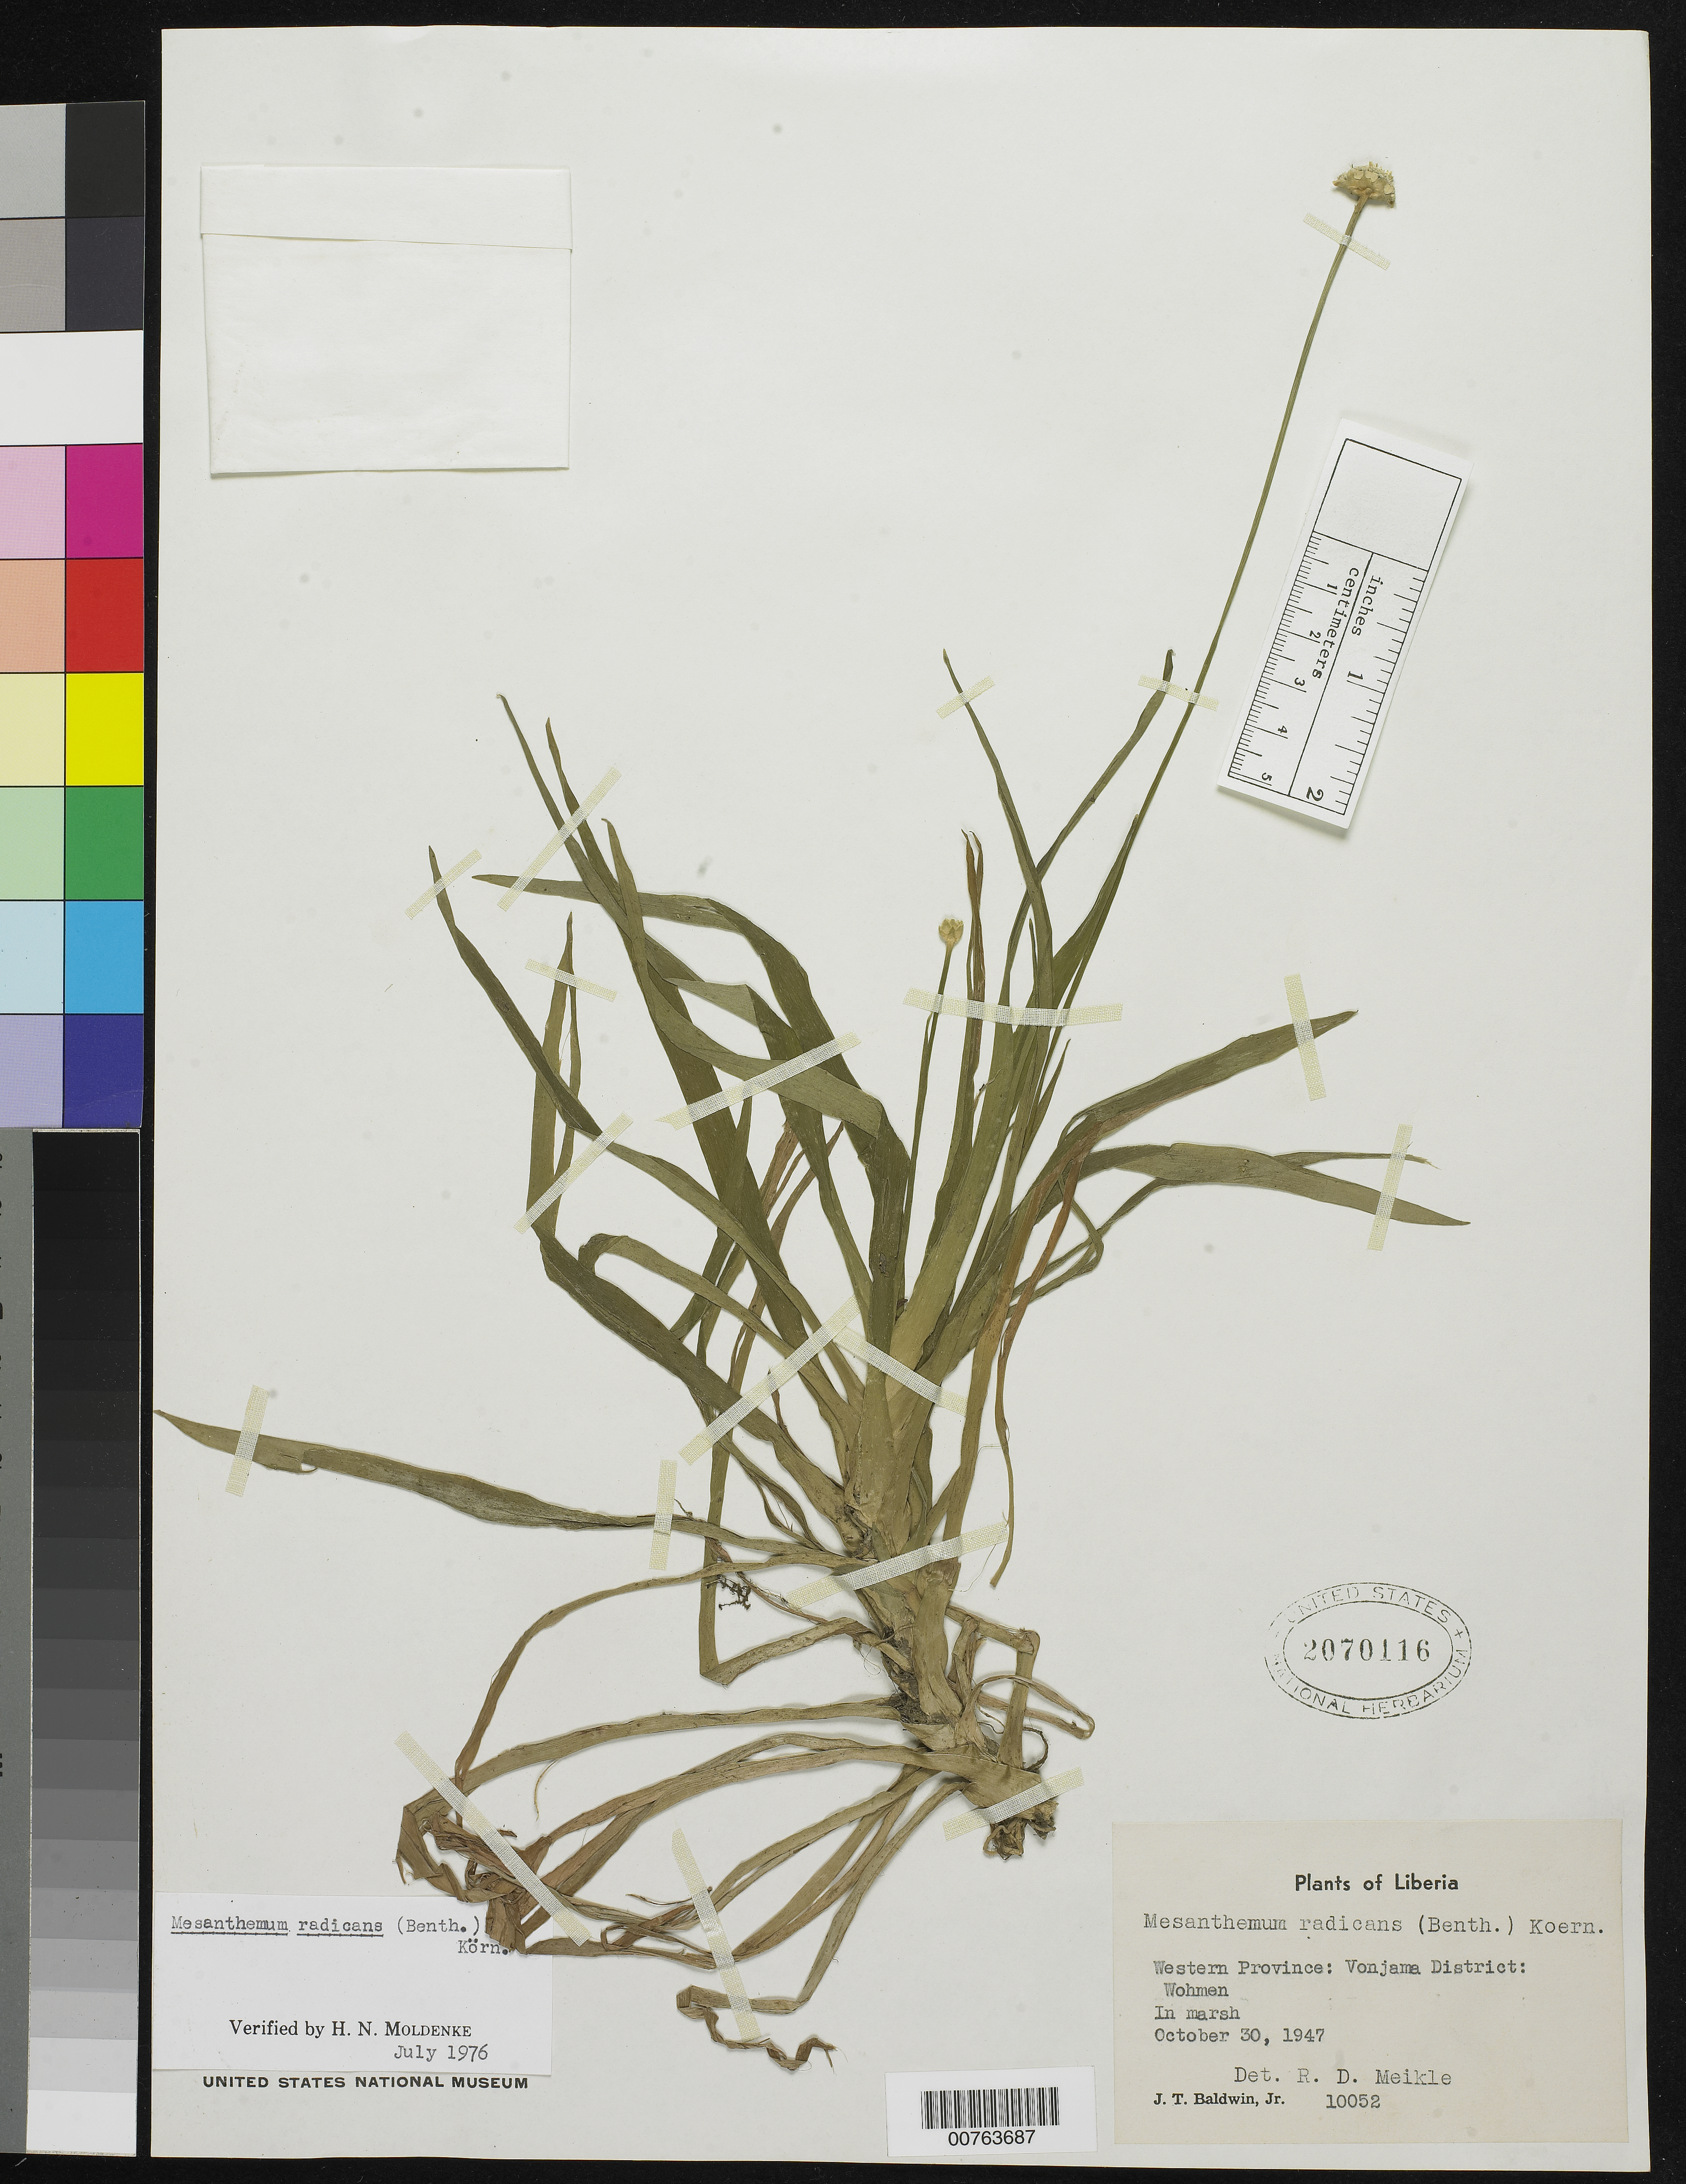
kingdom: Plantae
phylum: Tracheophyta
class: Liliopsida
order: Poales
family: Eriocaulaceae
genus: Mesanthemum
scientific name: Mesanthemum radicans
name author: (Benth.) Körn.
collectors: J. T. Baldwin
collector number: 10052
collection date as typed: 30 Oct 1947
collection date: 1947-10-30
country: Liberia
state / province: Lofa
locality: Western Province: Vonjama District, Wohmen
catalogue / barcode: US 2070116